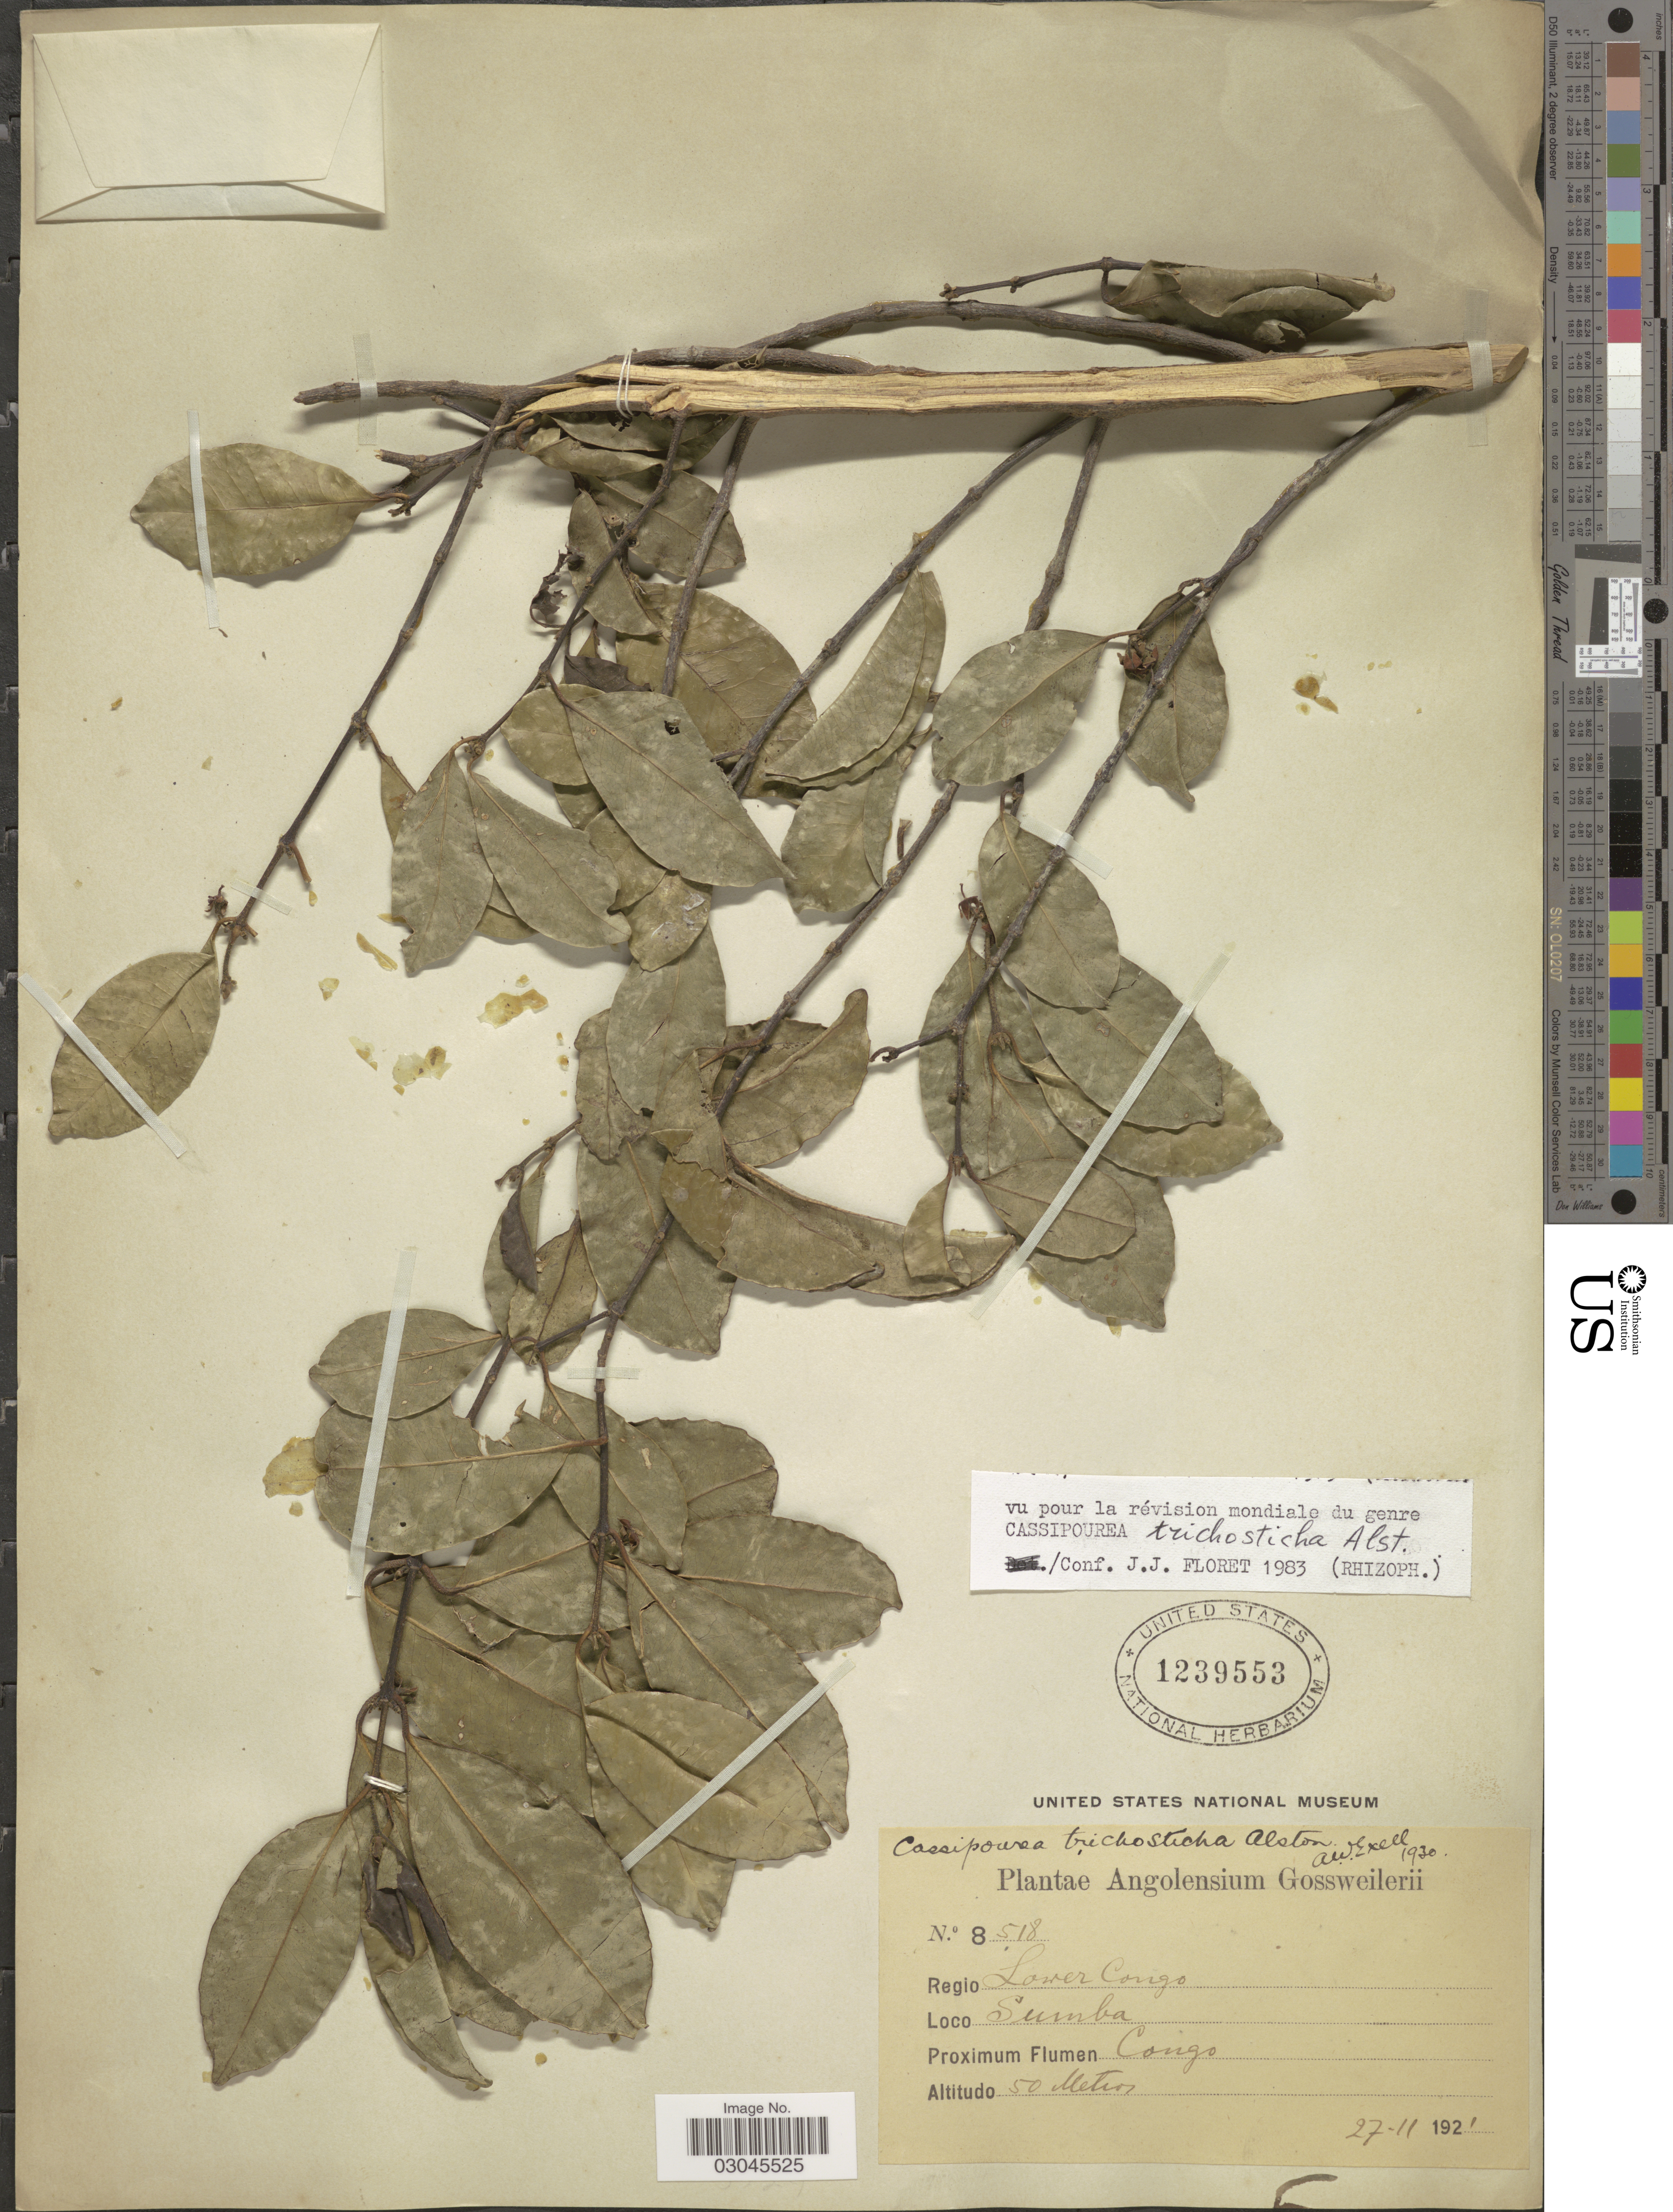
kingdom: Plantae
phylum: Tracheophyta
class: Magnoliopsida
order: Malpighiales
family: Rhizophoraceae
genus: Cassipourea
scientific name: Cassipourea trichosticha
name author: Alston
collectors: -. Gossweiler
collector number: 8518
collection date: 1921-11-27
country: Angola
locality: Regio Lower Congo, Sumba. Congo.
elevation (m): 50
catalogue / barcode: US 1239553